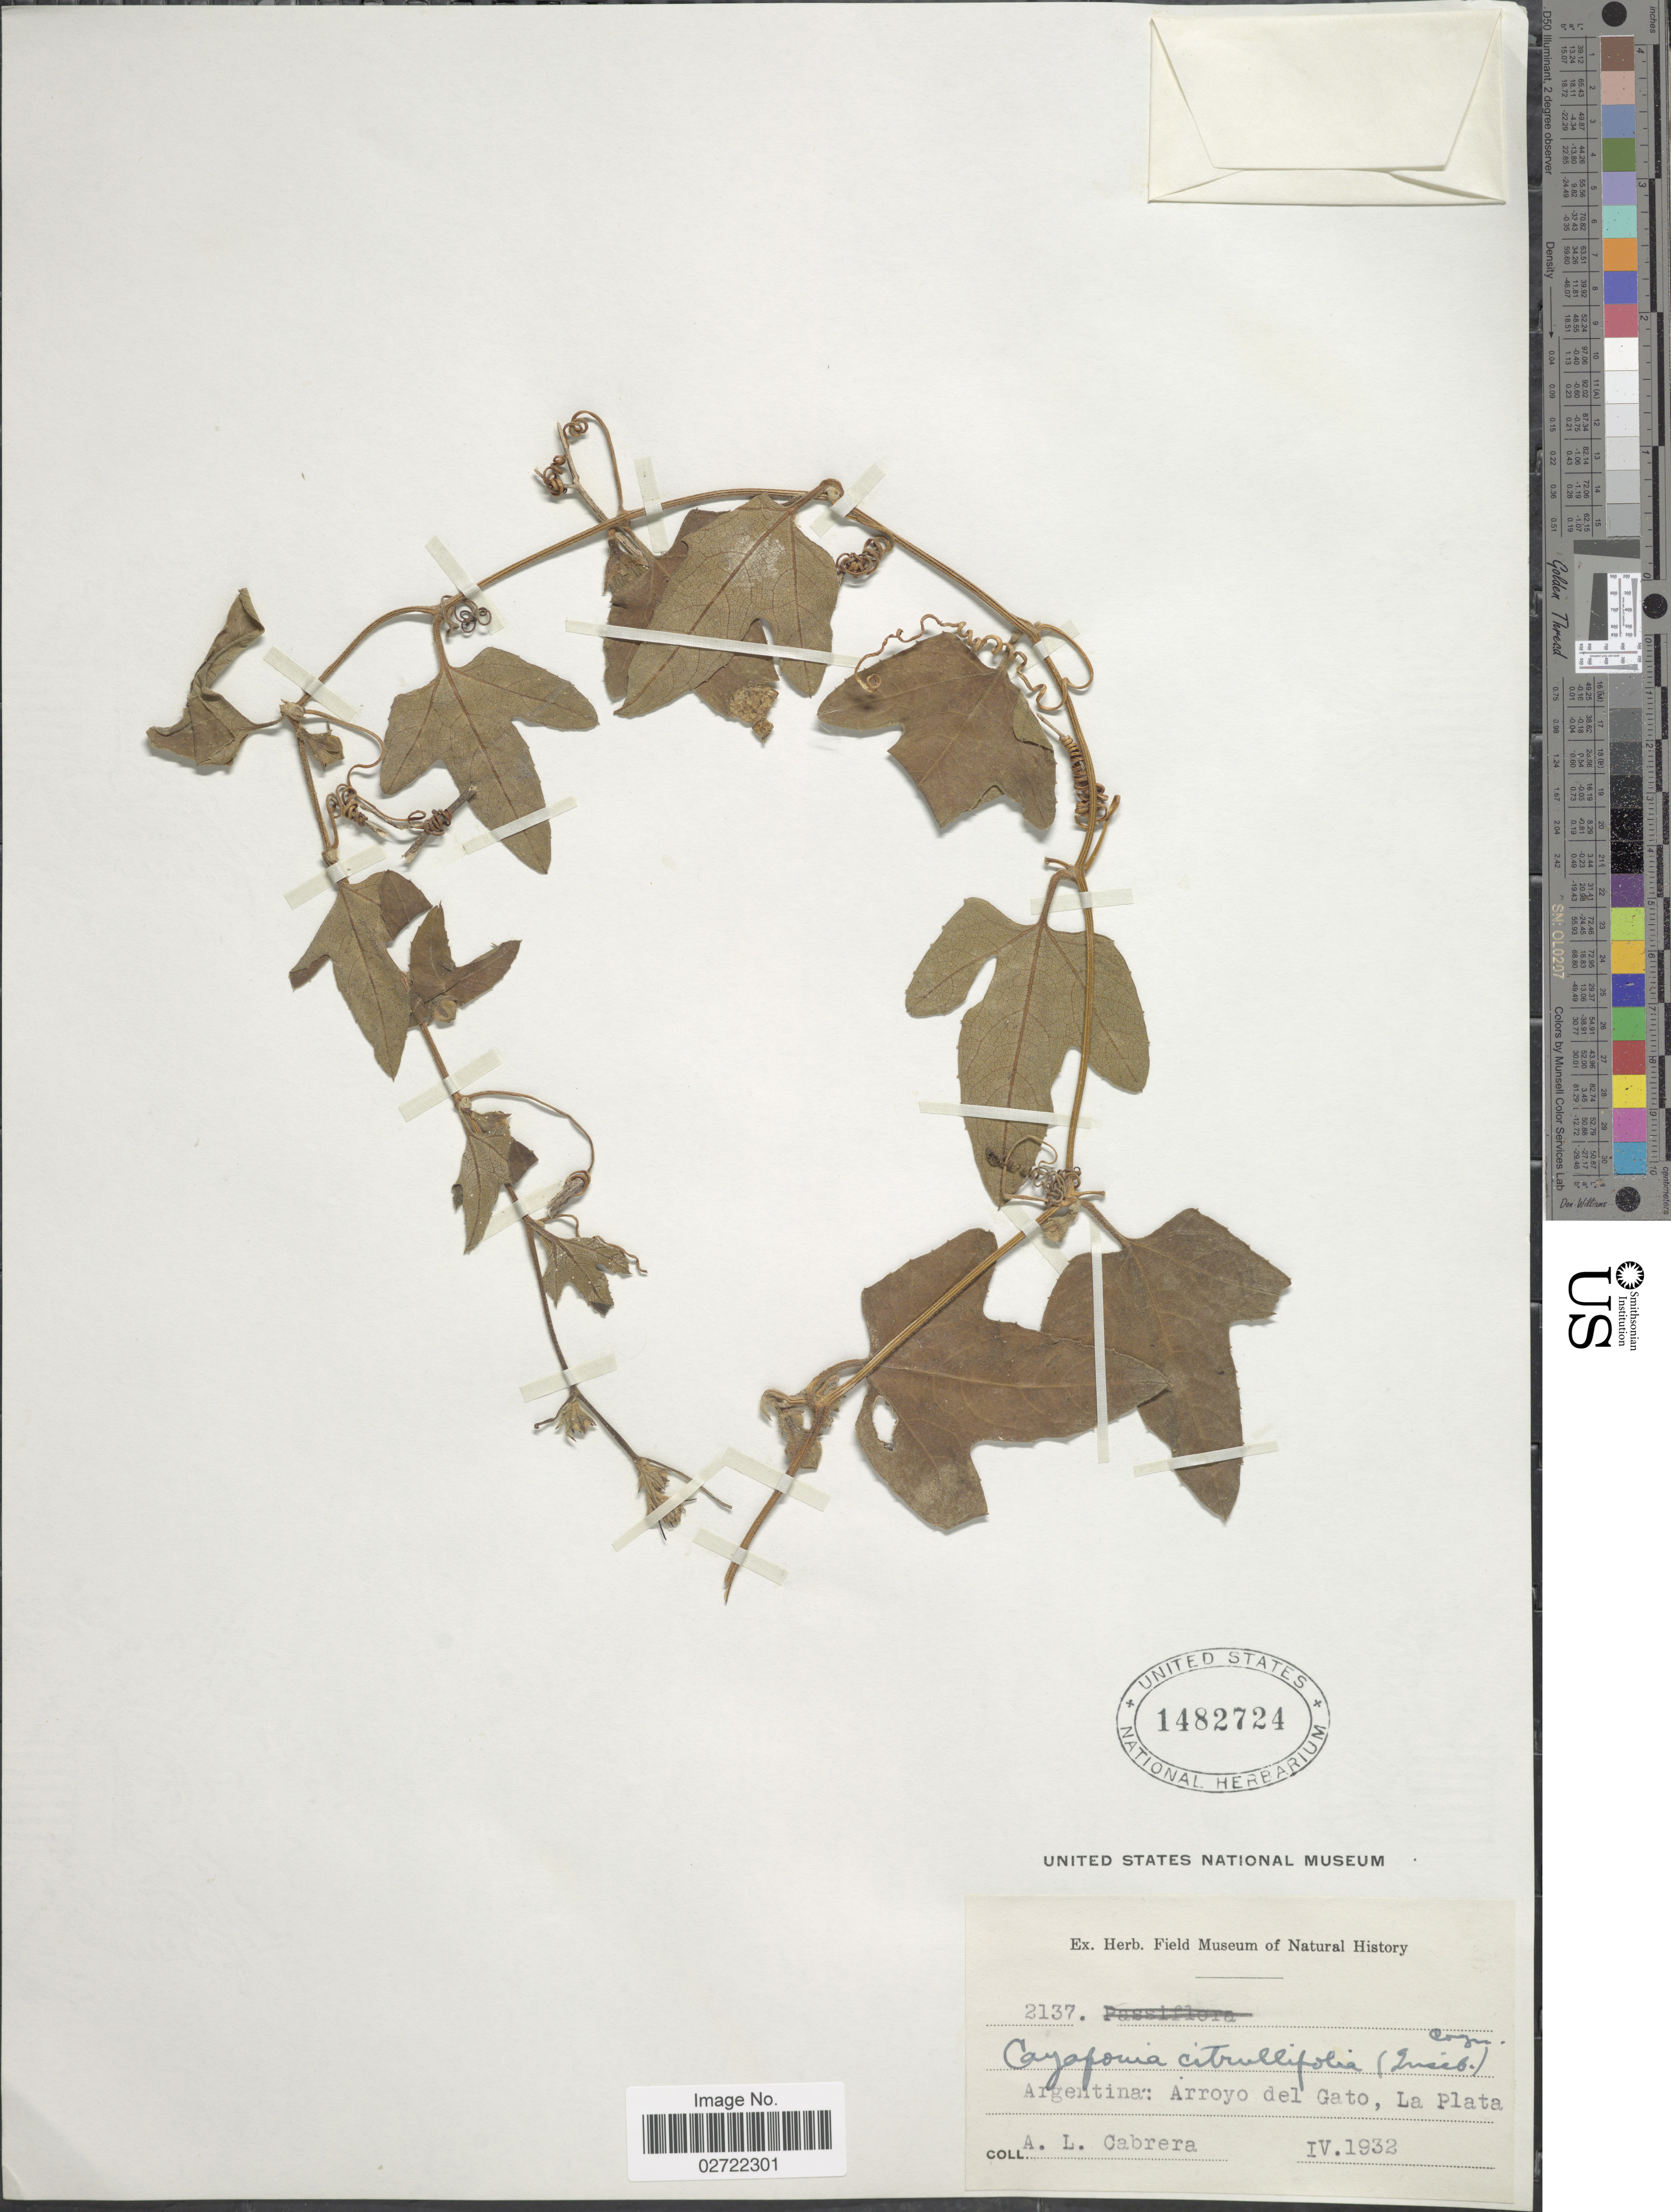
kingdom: Plantae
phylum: Tracheophyta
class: Magnoliopsida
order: Cucurbitales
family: Cucurbitaceae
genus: Cayaponia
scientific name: Cayaponia podantha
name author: Cogn.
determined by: Nee, Michael H.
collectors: A. L. Cabrera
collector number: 2137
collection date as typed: Transcribed d/m/y: /4/32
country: Argentina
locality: Arroyo del Gato, La Plata.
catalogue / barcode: US 1482724